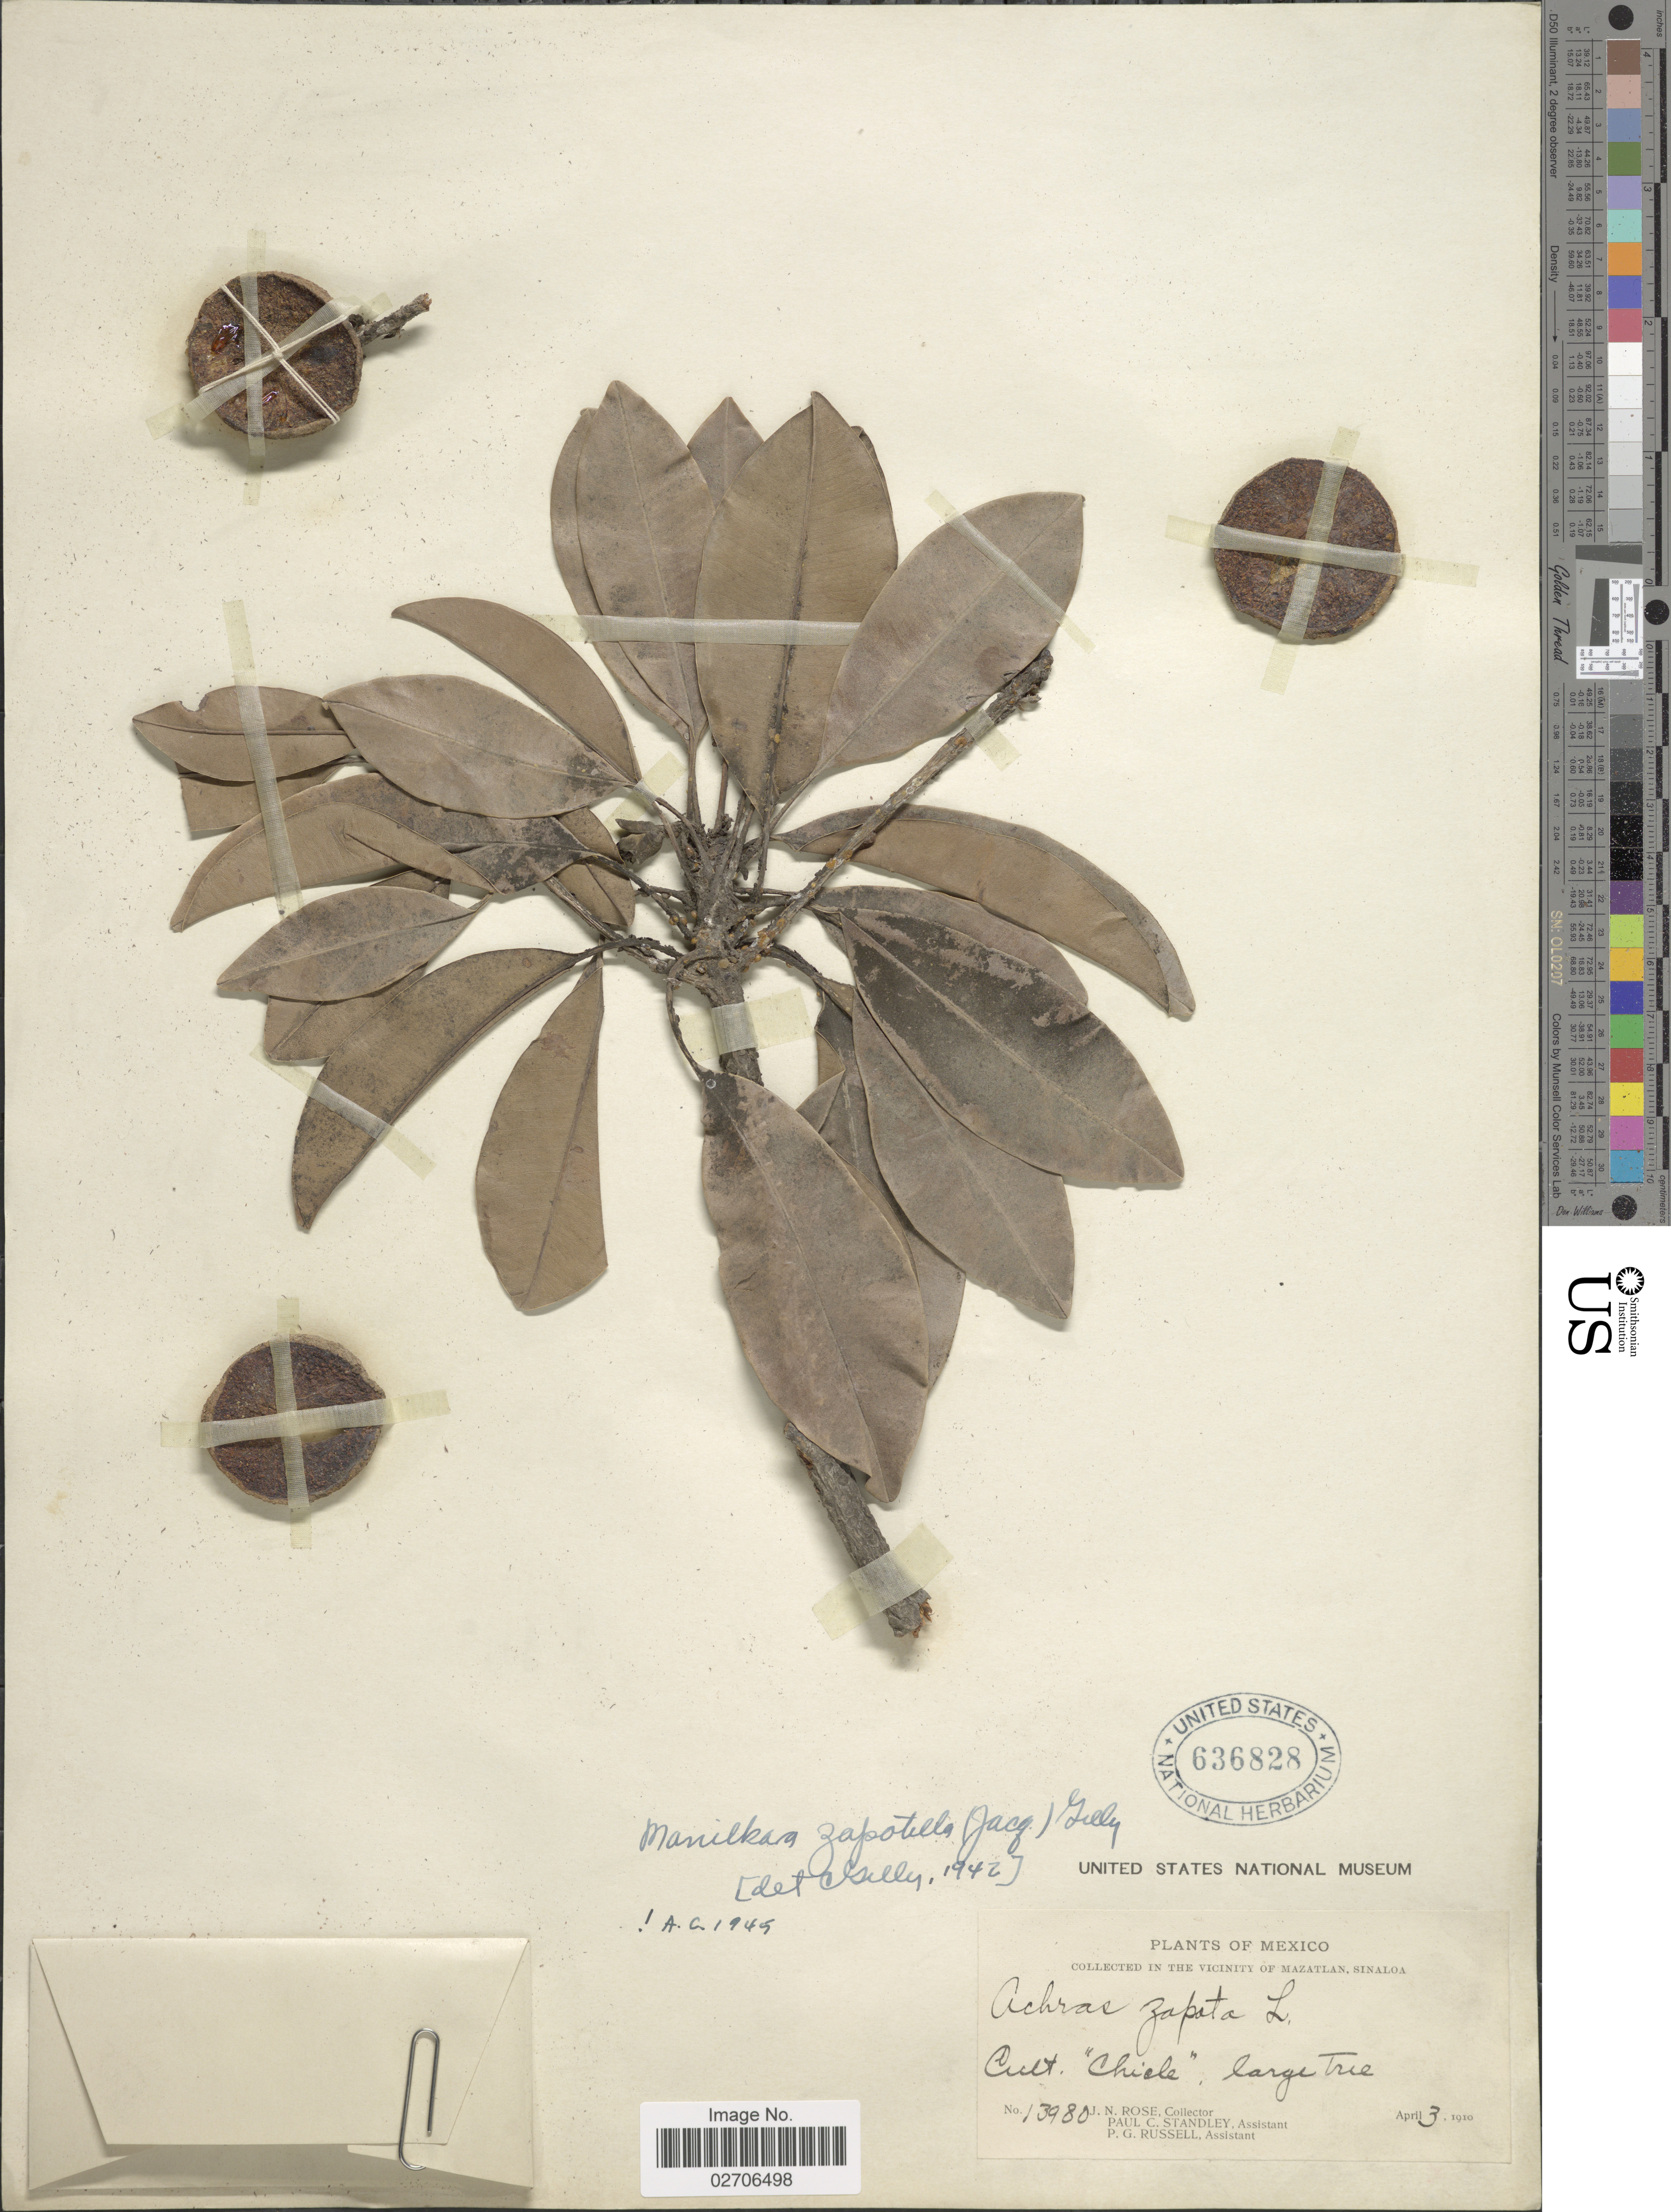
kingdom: Plantae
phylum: Tracheophyta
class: Magnoliopsida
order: Ericales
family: Sapotaceae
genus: Manilkara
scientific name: Manilkara zapota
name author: (L.) P. Royen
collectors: J. N. Rose, P. C. Standley & P. G. Russell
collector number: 13980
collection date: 1910-04-03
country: Mexico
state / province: Sinaloa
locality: In the vicinity of Mazatlan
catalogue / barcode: US 636828